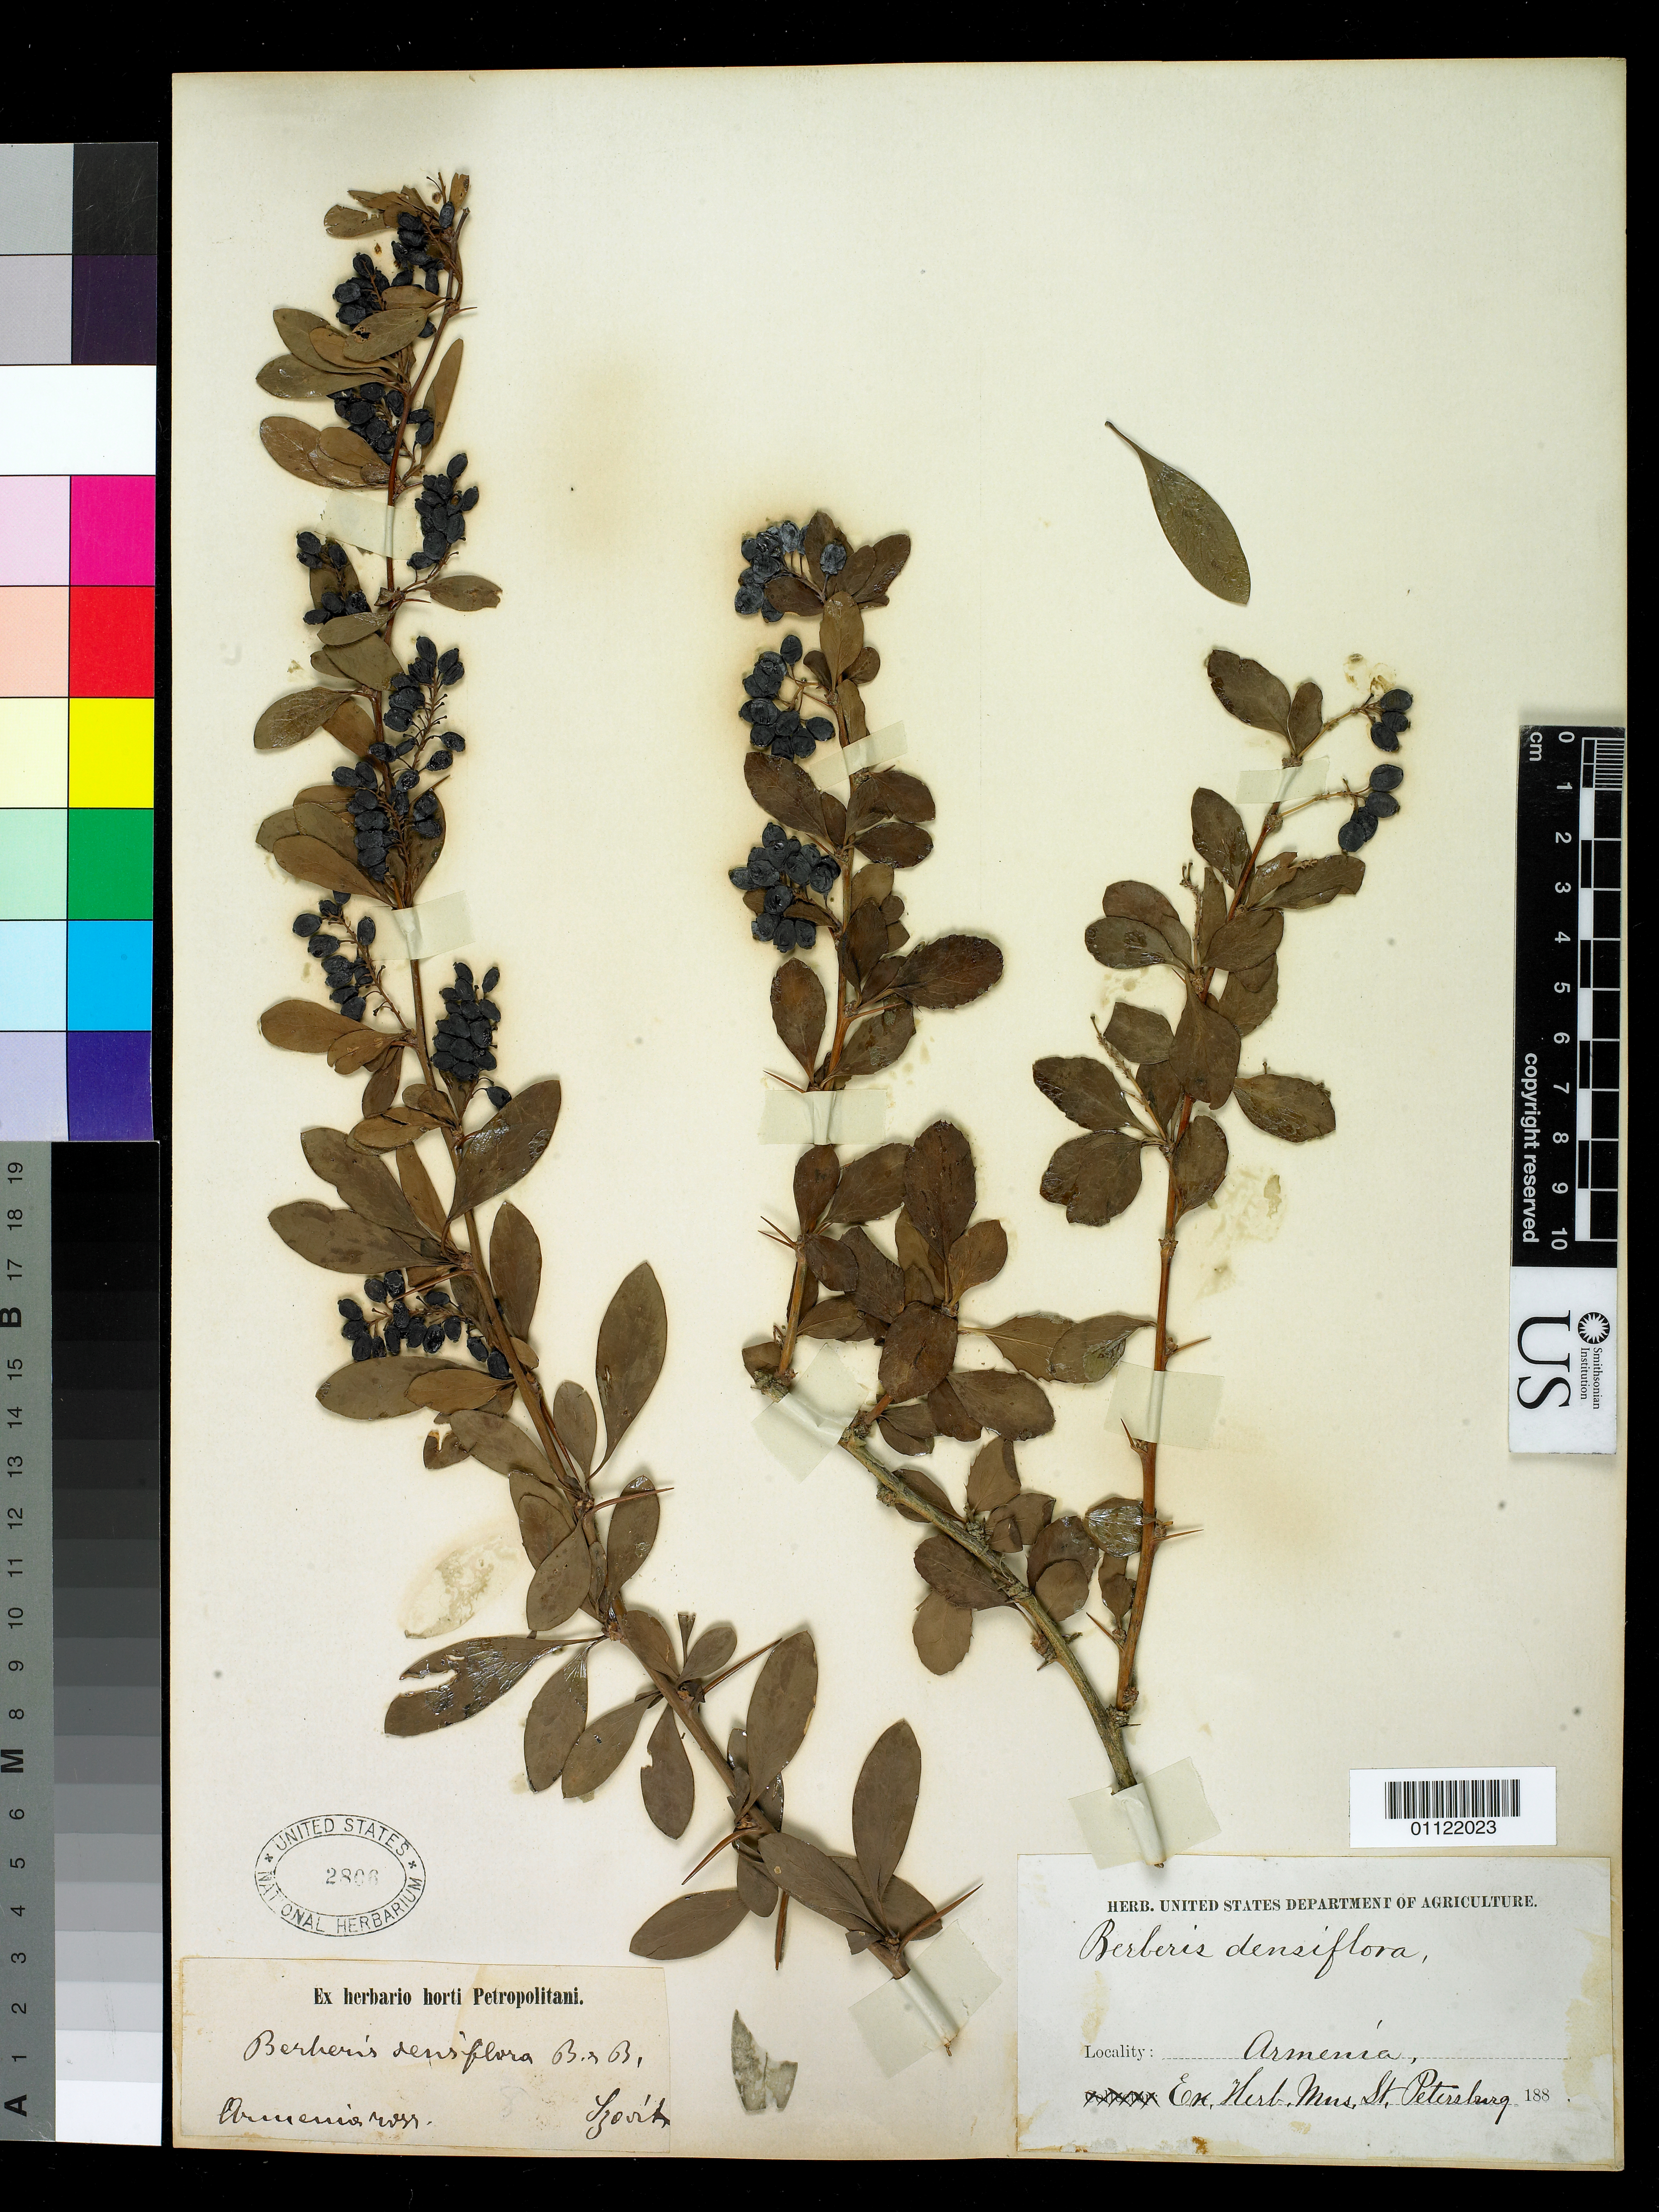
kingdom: Plantae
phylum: Tracheophyta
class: Magnoliopsida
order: Ranunculales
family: Berberidaceae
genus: Berberis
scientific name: Berberis turcomanica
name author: Kar. ex Ledeb.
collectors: J. Szovits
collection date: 1880-01-01/1889-12-31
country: Armenia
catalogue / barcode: US 2806